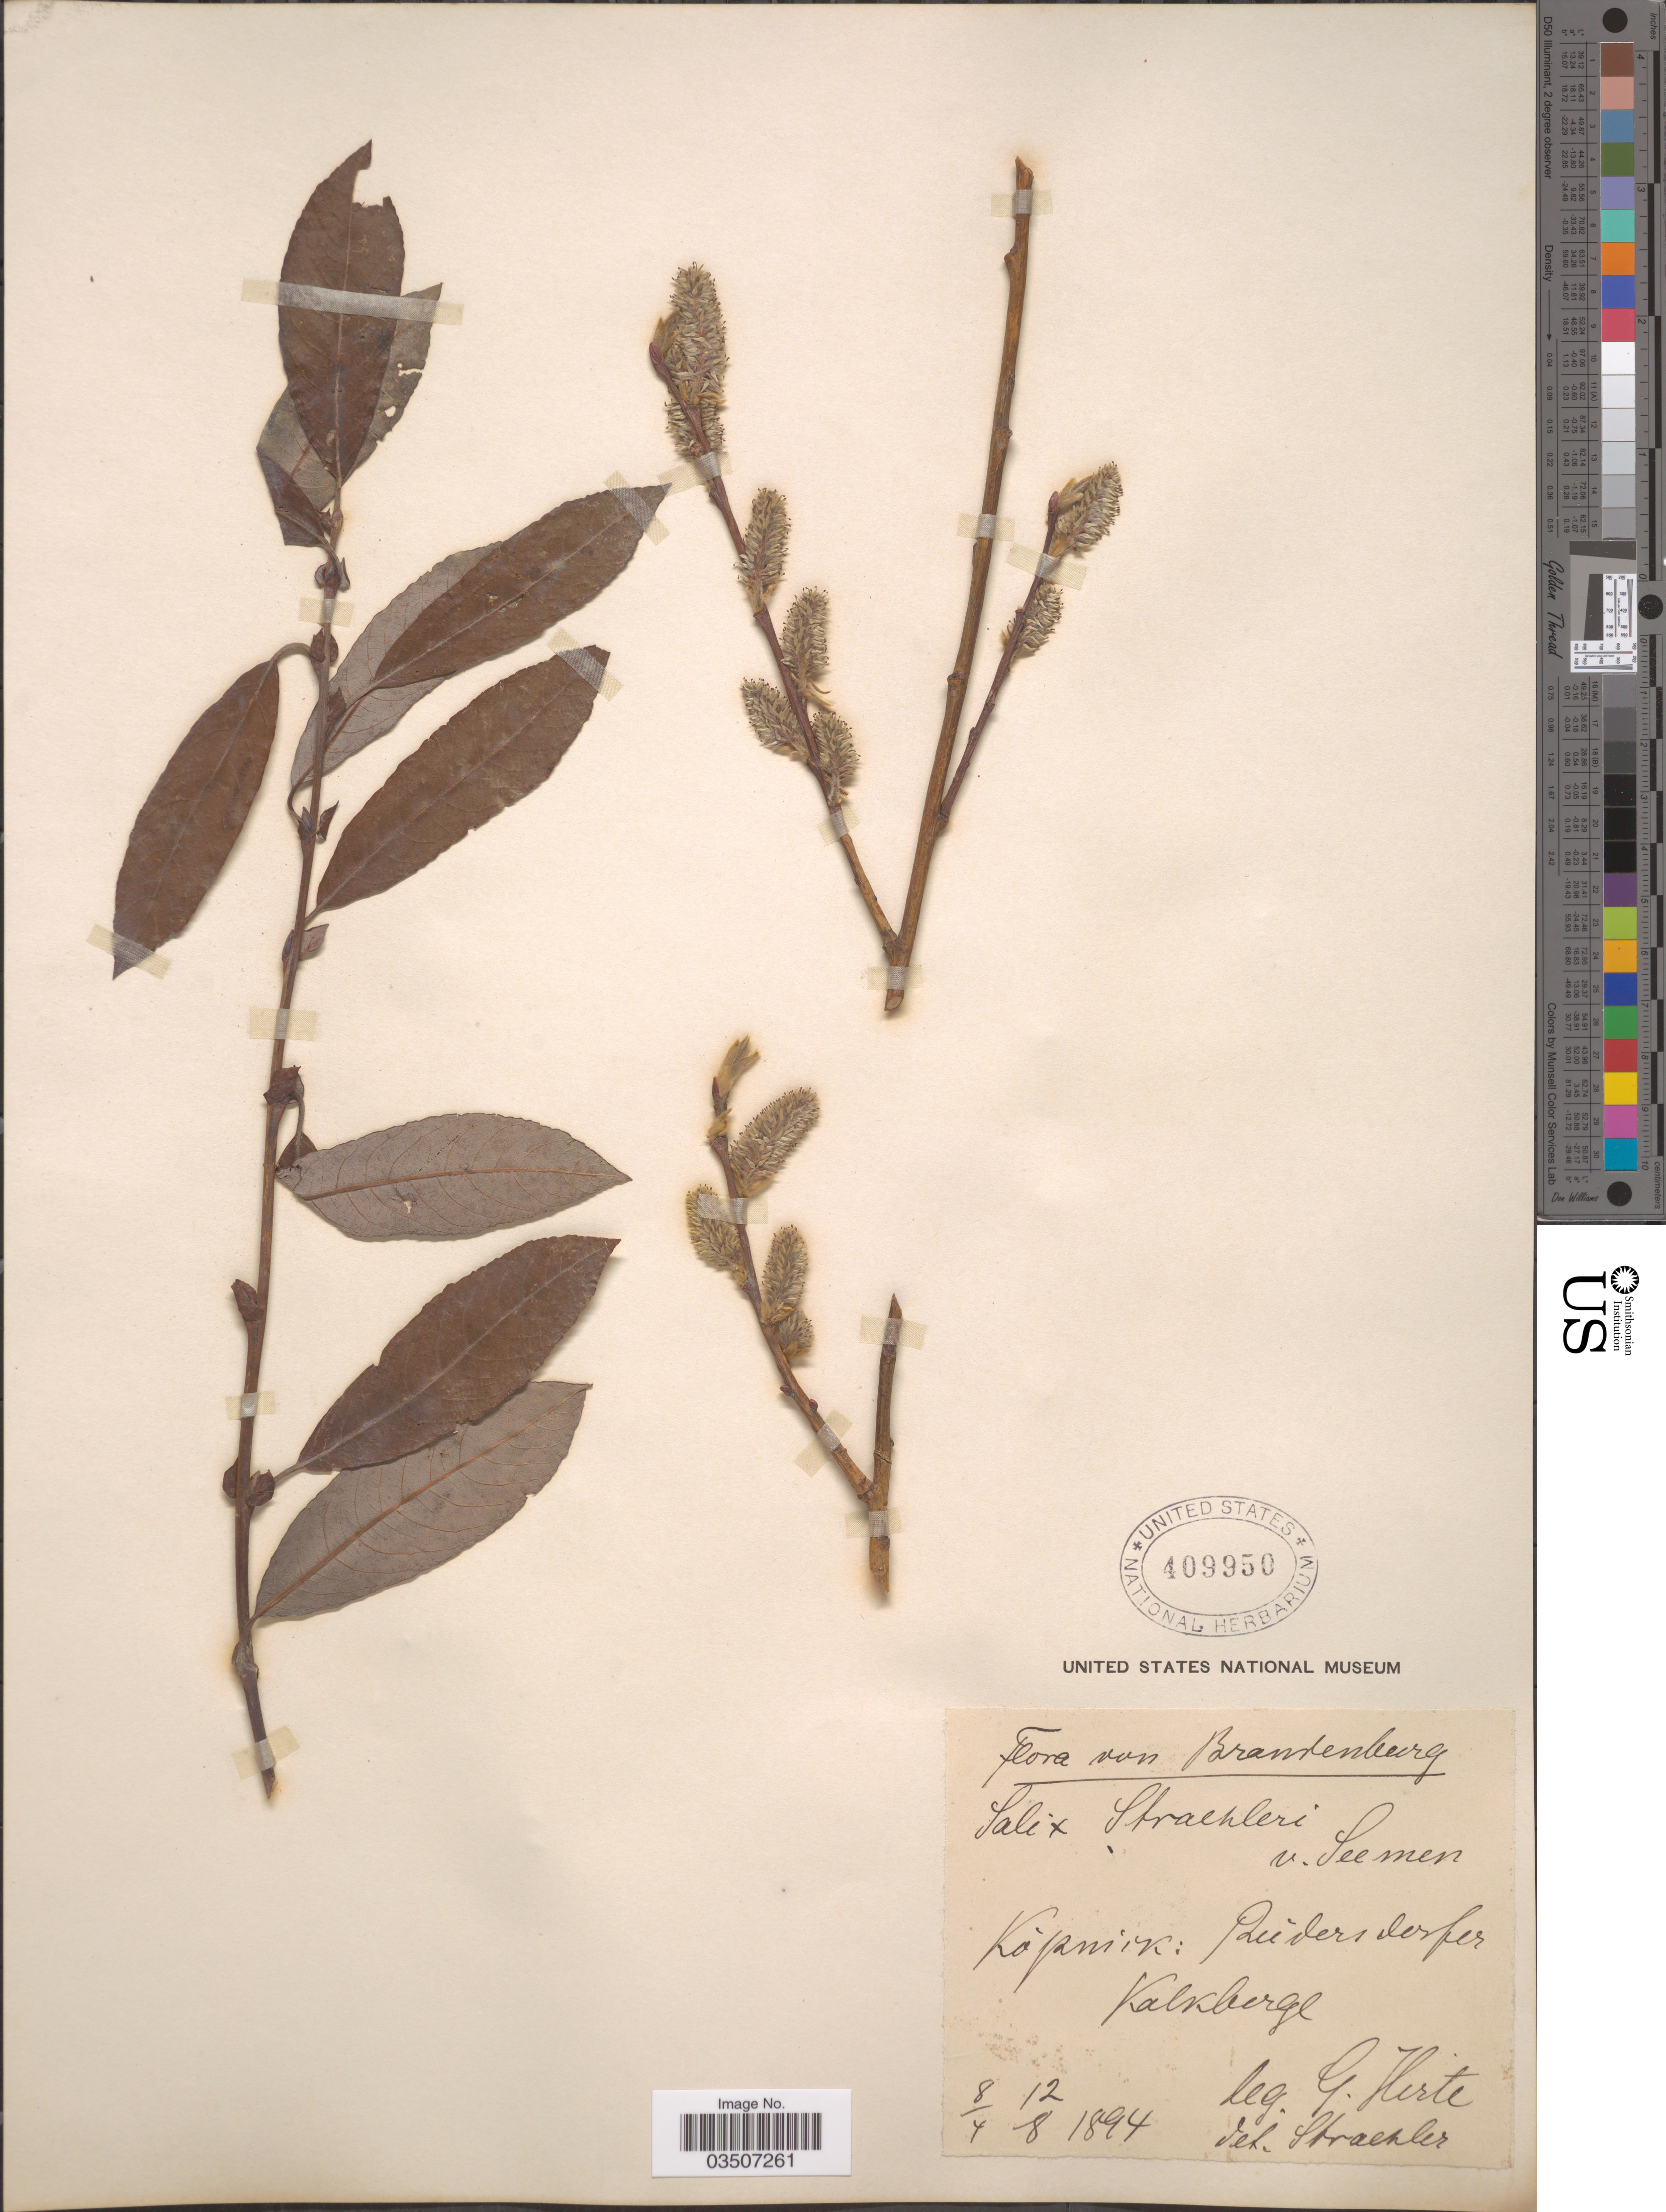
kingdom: Plantae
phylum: Tracheophyta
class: Magnoliopsida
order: Malpighiales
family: Salicaceae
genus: Salix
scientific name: Salix x straehleri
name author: Seemen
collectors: G. Hirte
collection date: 1894-04-08/1894-08-12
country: Germany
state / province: Brandenburg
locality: Kopenick: Rüdersdorfer Kalkberge.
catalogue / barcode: US 409950